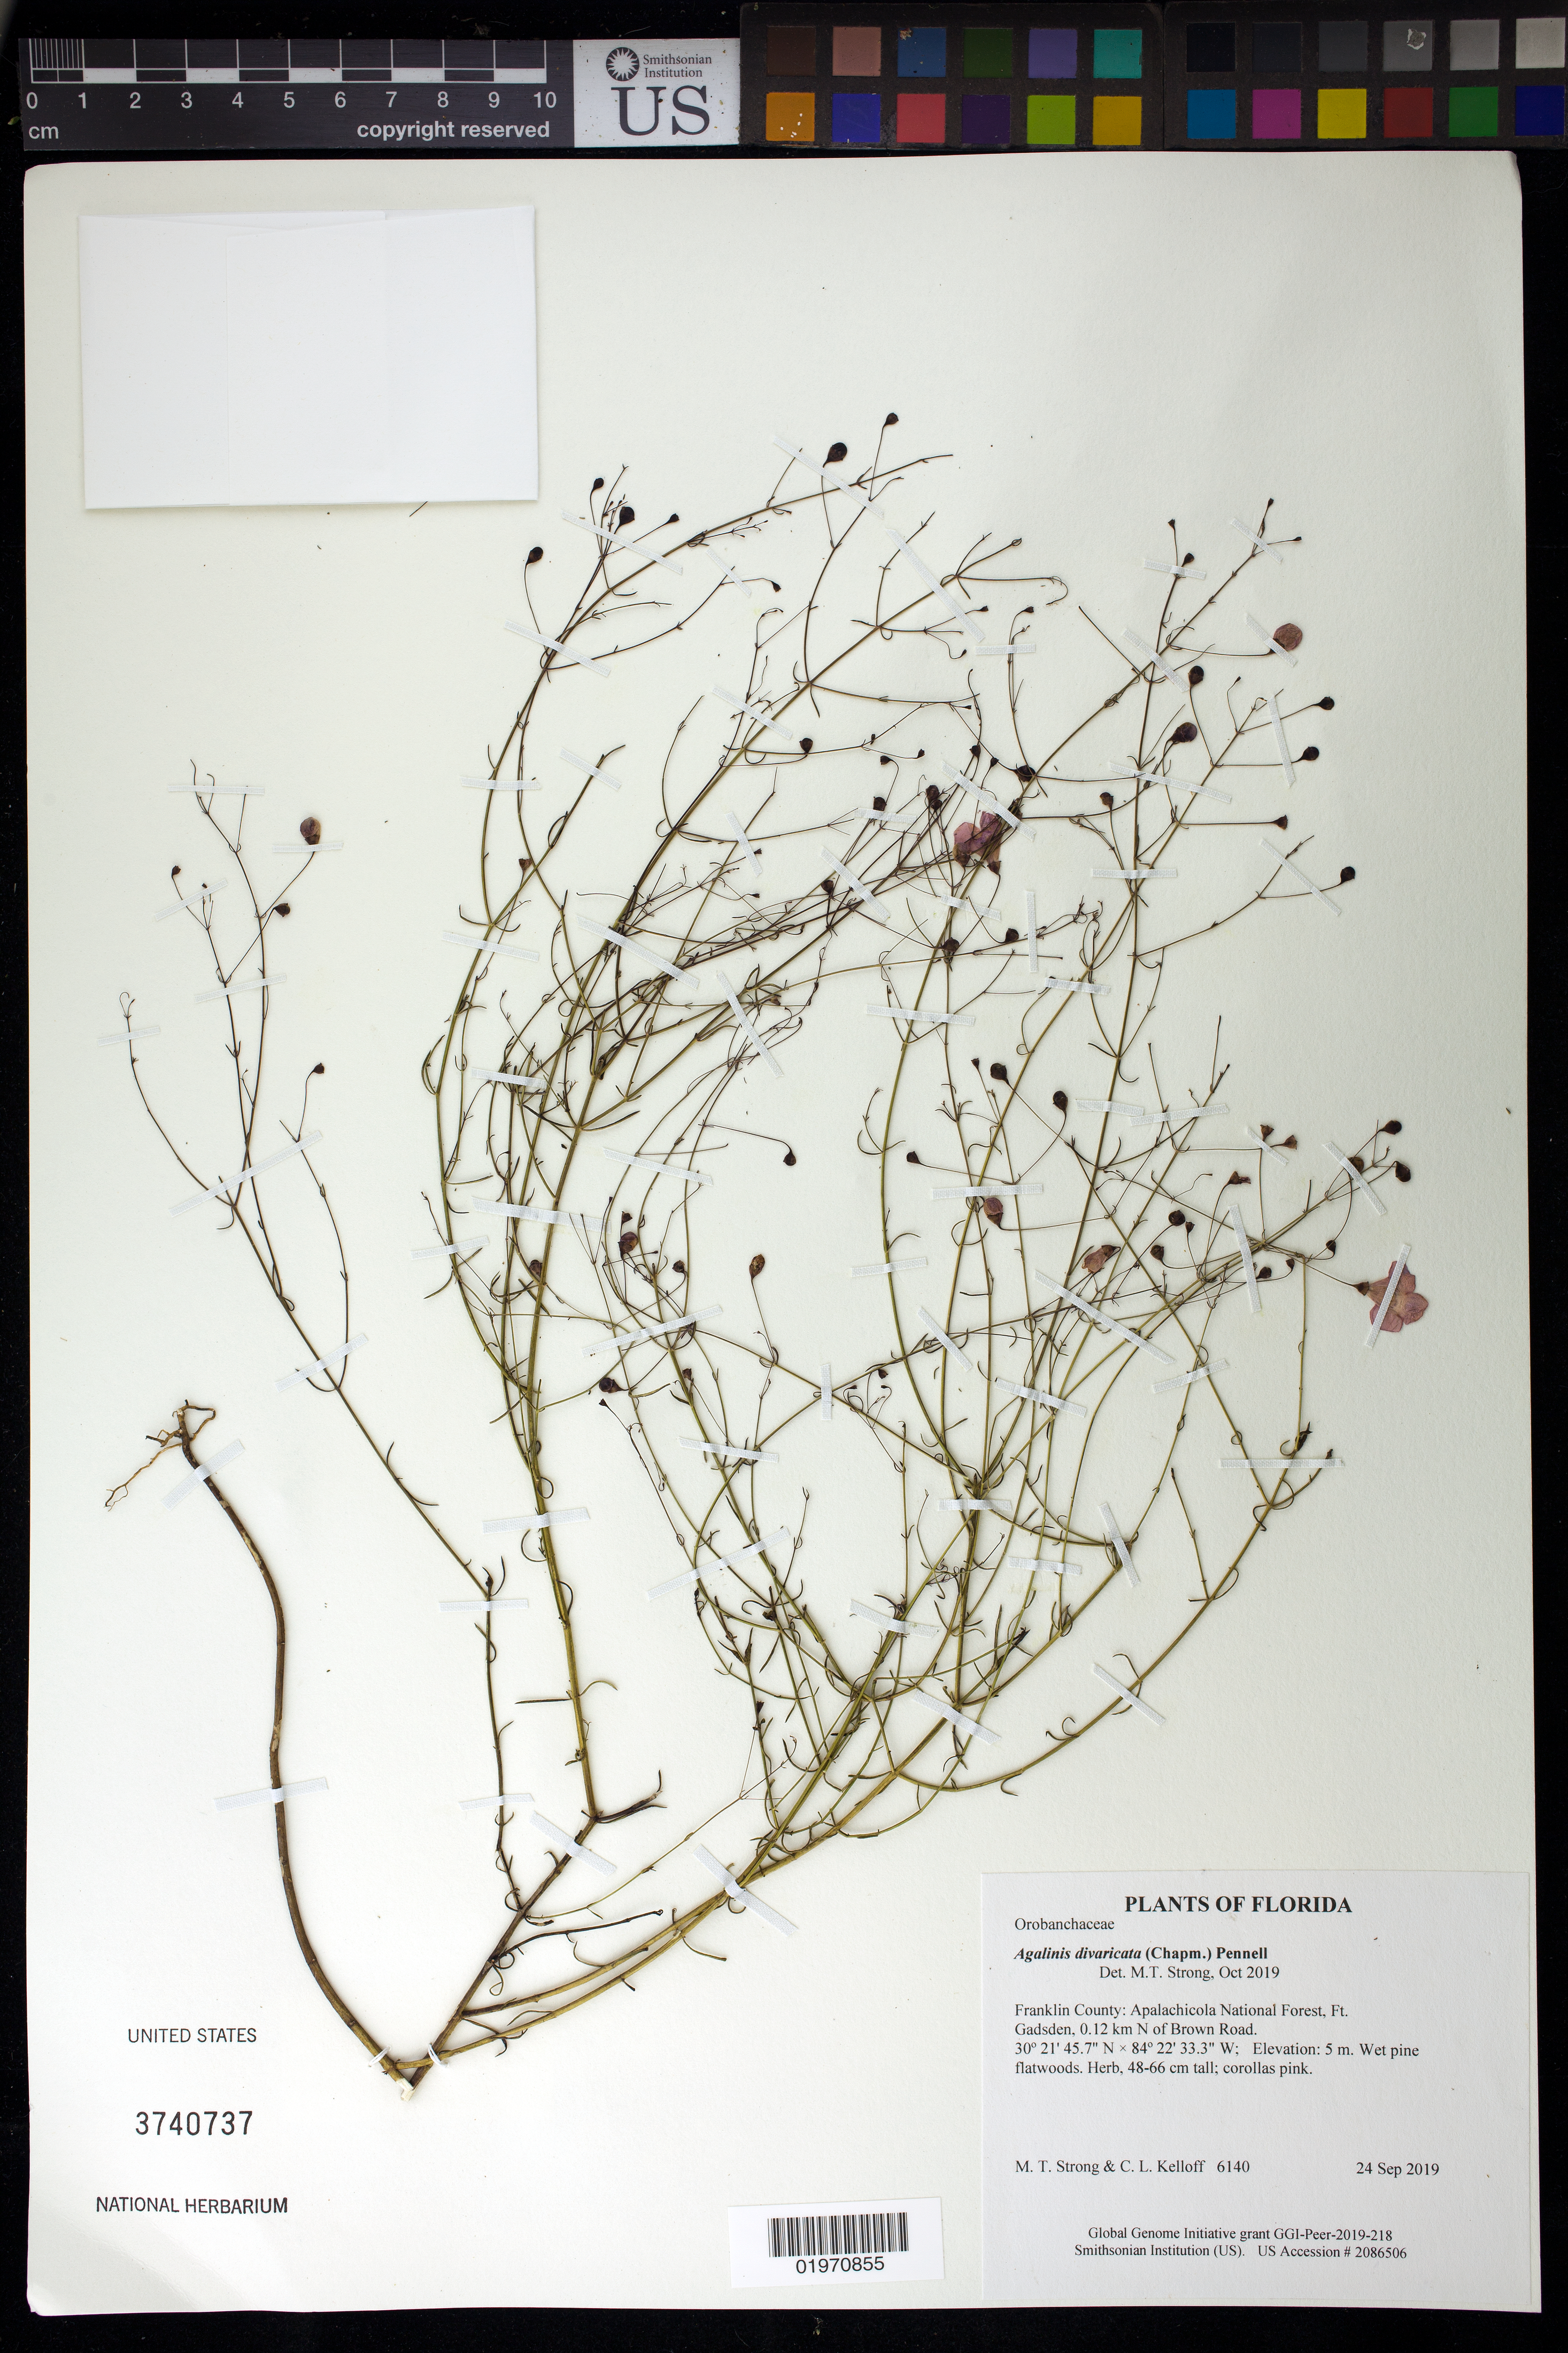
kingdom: Plantae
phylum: Tracheophyta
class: Magnoliopsida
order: Lamiales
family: Orobanchaceae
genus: Agalinis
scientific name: Agalinis divaricata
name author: (Chapm.) Pennell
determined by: Strong, Mark T., (BOT), Smithsonian Institution - National Museum of Natural History (UNITED STATES)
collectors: M. T. Strong & C. L. Kelloff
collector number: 6140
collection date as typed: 24 Sep 2019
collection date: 2019-09-24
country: United States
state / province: Florida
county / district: Franklin County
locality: Apalachicola National Forest, Ft. Gadsden, 0.12 km N of Brown Road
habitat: Wet pine flatwoods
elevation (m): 5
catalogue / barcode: US 3740737